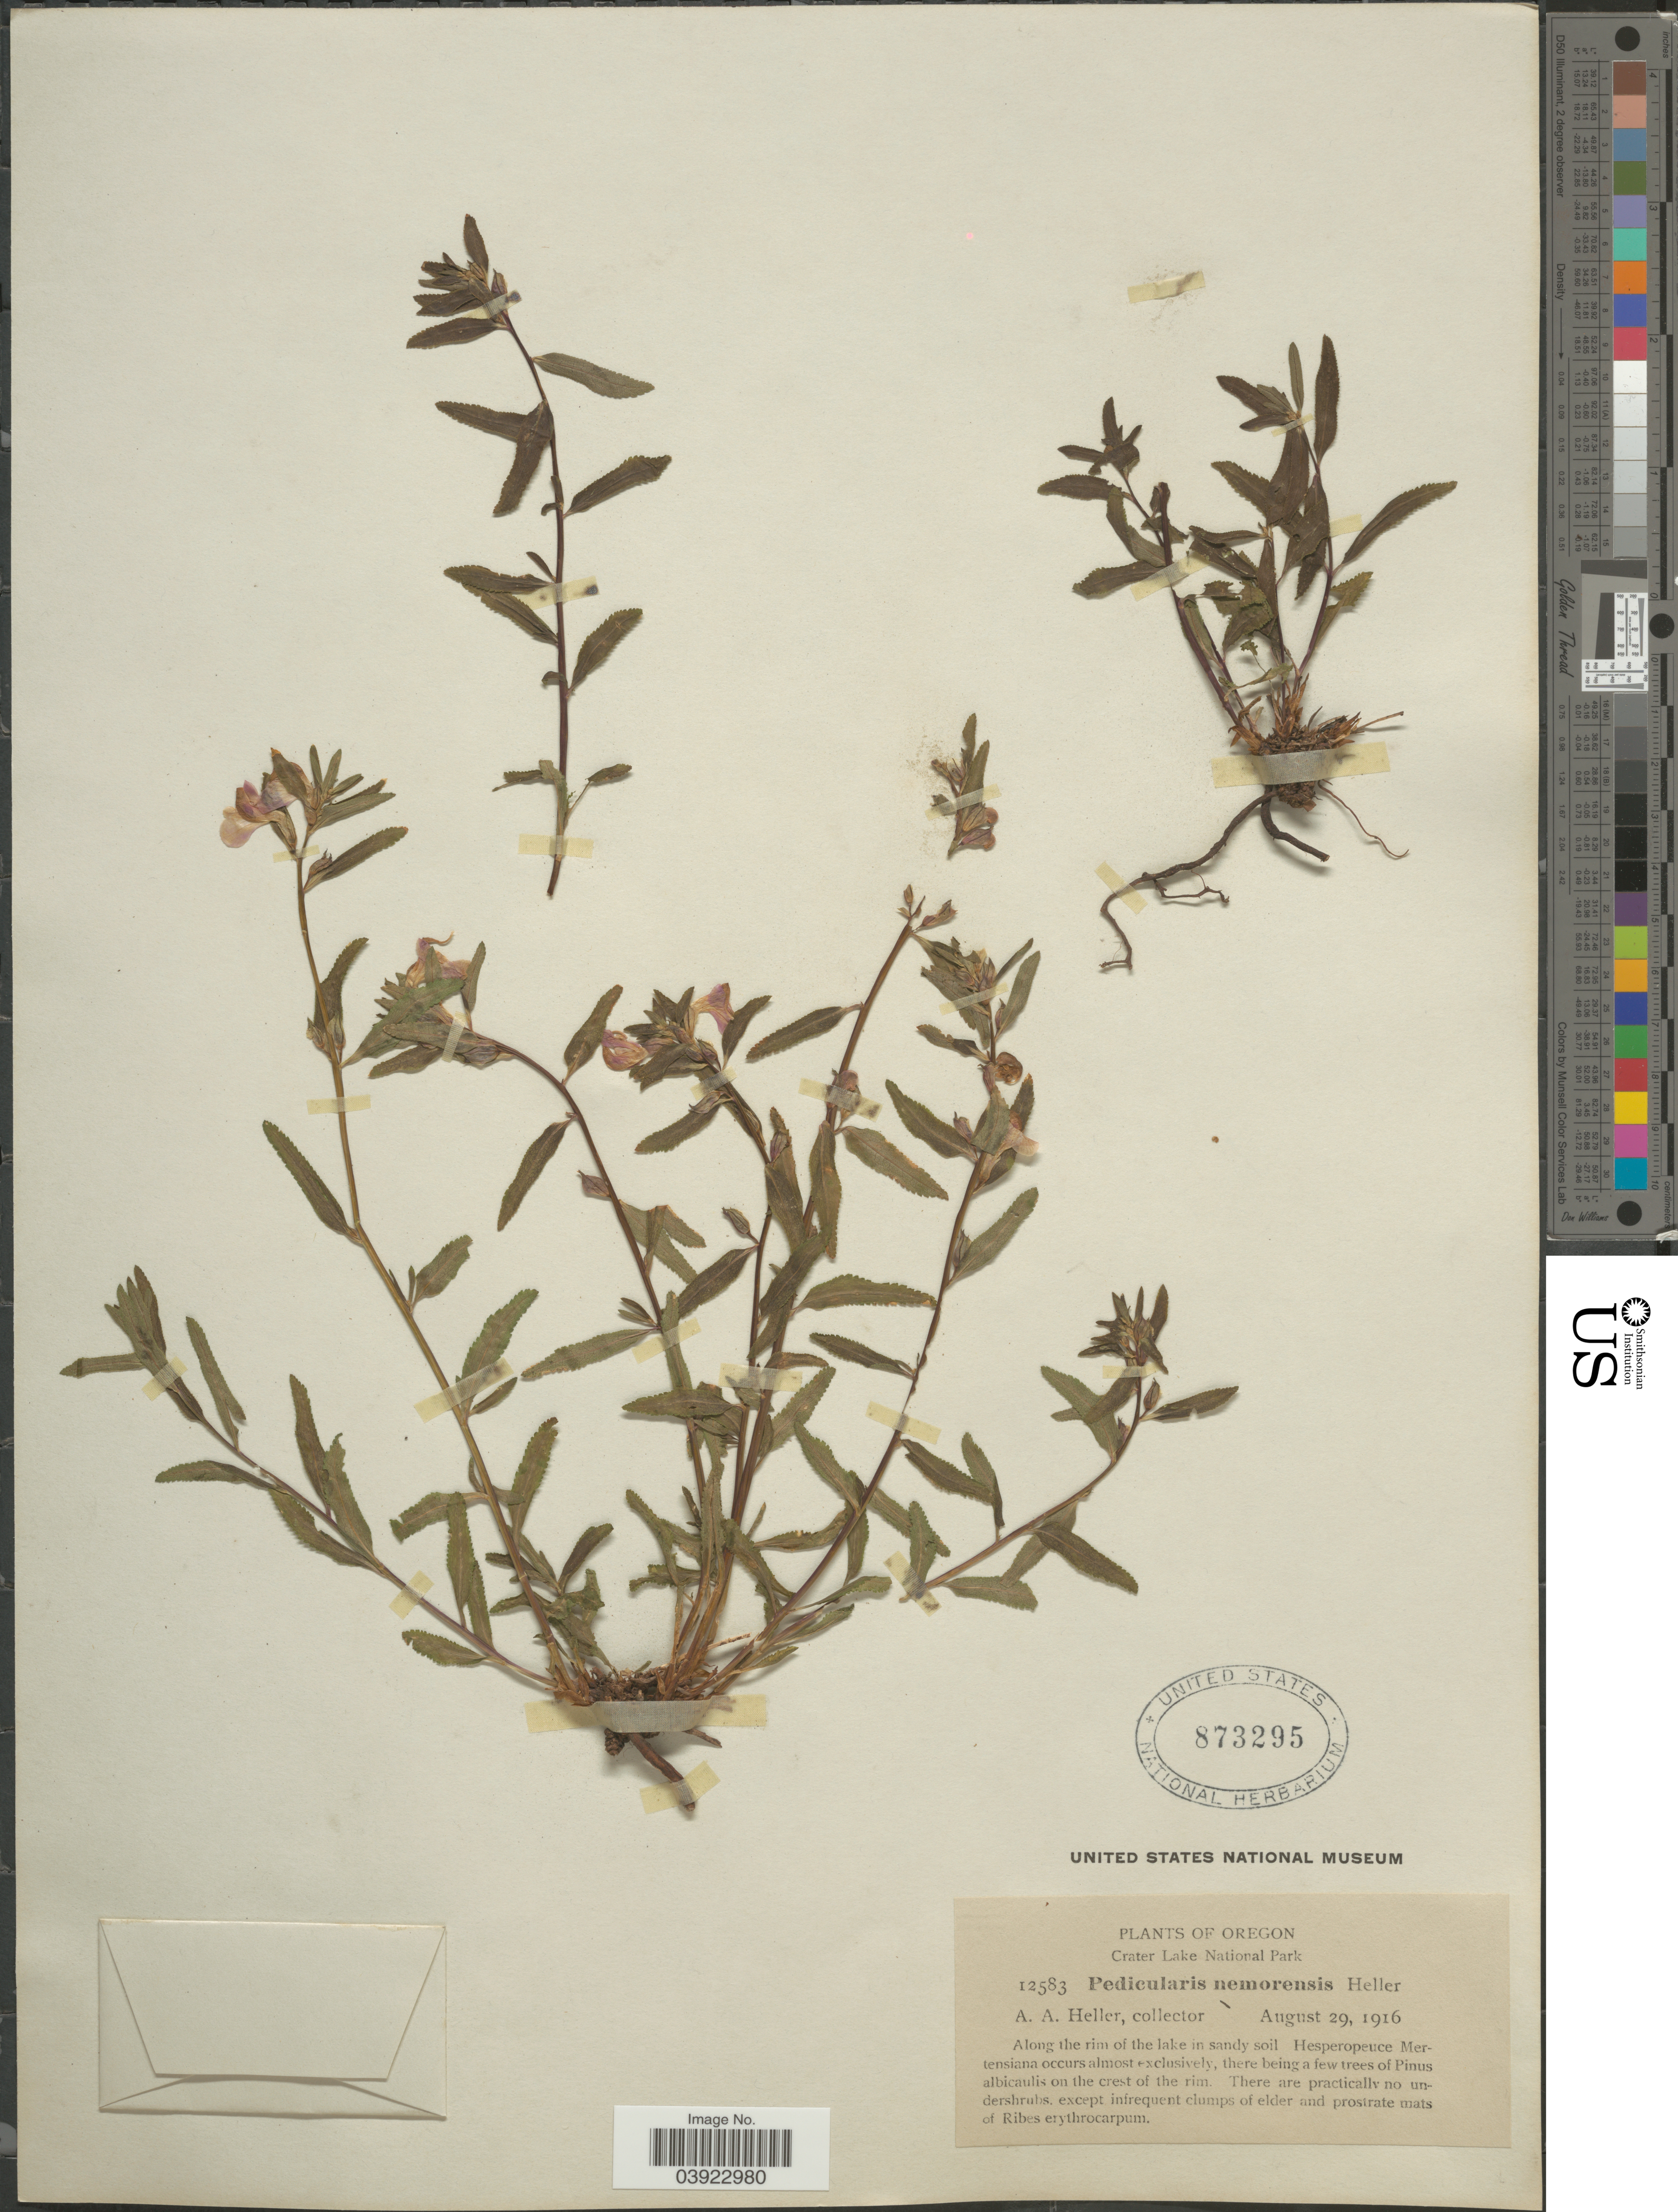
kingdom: Plantae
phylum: Tracheophyta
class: Magnoliopsida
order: Lamiales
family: Orobanchaceae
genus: Pedicularis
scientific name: Pedicularis nemorensis Heller sp. nov. ined.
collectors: A. A. Heller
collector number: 12583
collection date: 1916-08-29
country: United States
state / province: Oregon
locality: Crater Lake National Park. Along the rim of the lake in sandy soil.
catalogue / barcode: US 873295